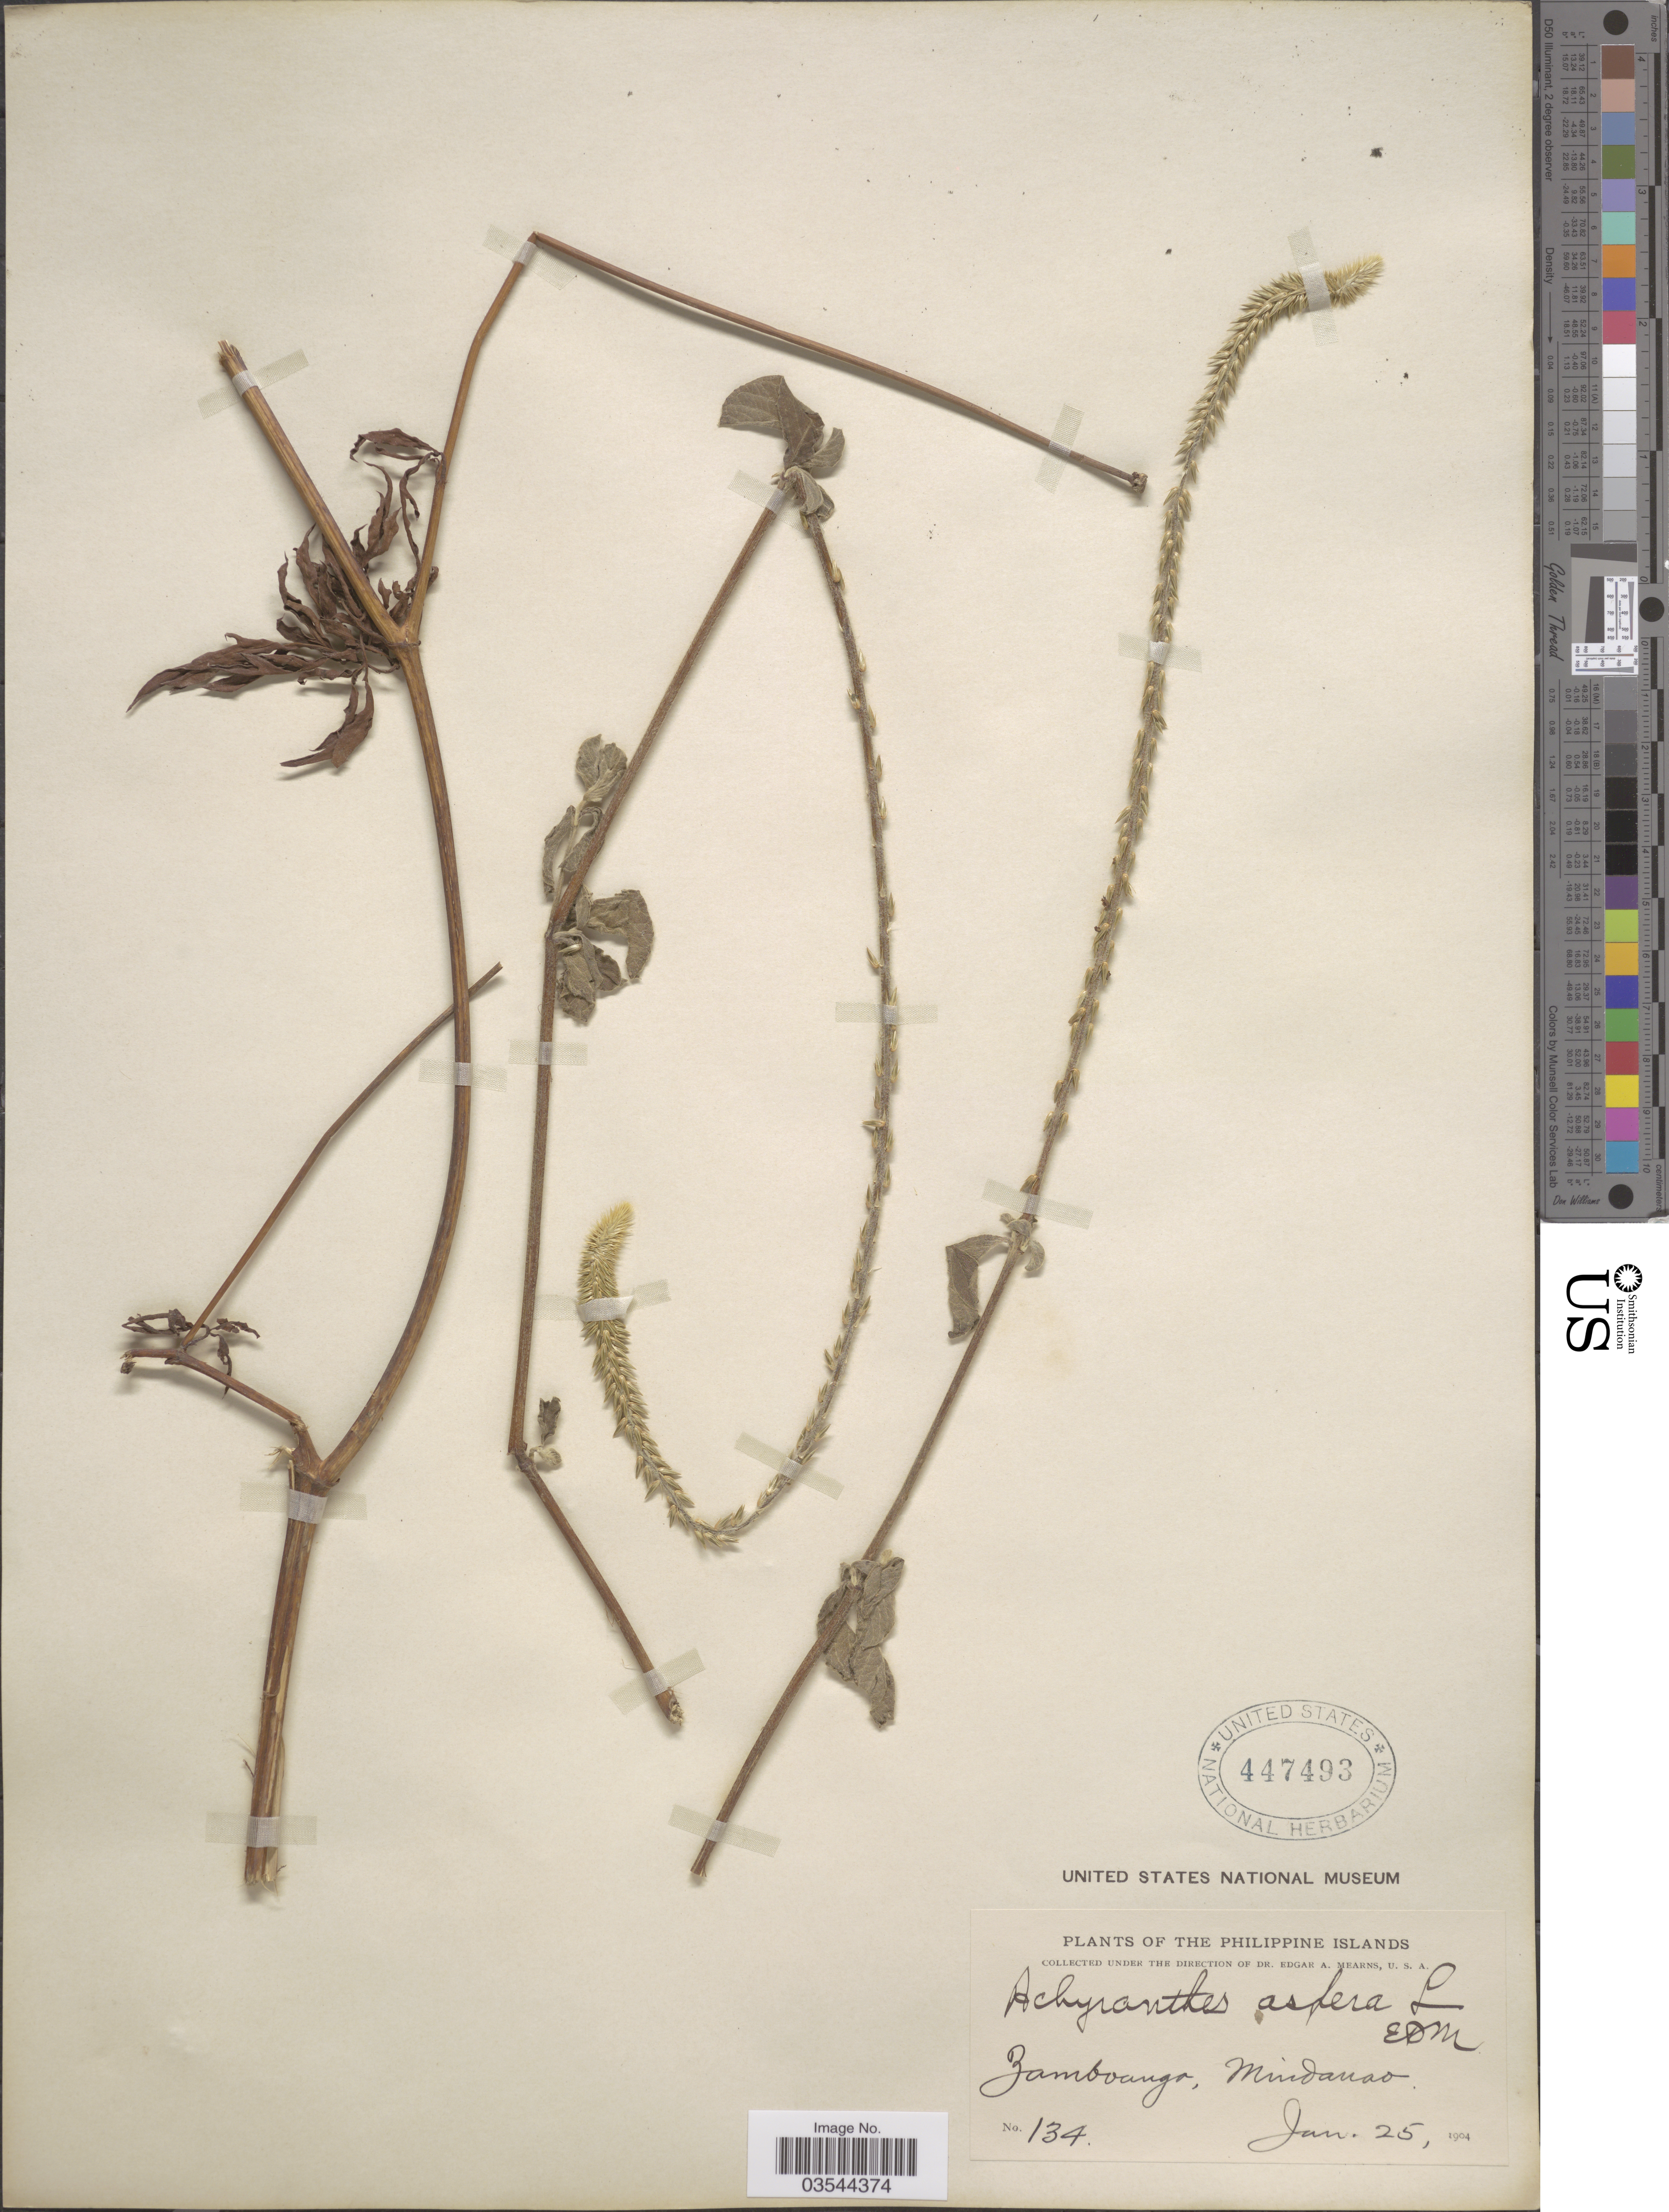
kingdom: Plantae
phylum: Tracheophyta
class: Magnoliopsida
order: Caryophyllales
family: Amaranthaceae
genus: Achyranthes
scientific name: Achyranthes aspera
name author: L.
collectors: E. A. Mearns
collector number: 134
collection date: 1904-01-25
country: Philippines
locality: Zamboanga, Mindanao.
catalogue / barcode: US 447493